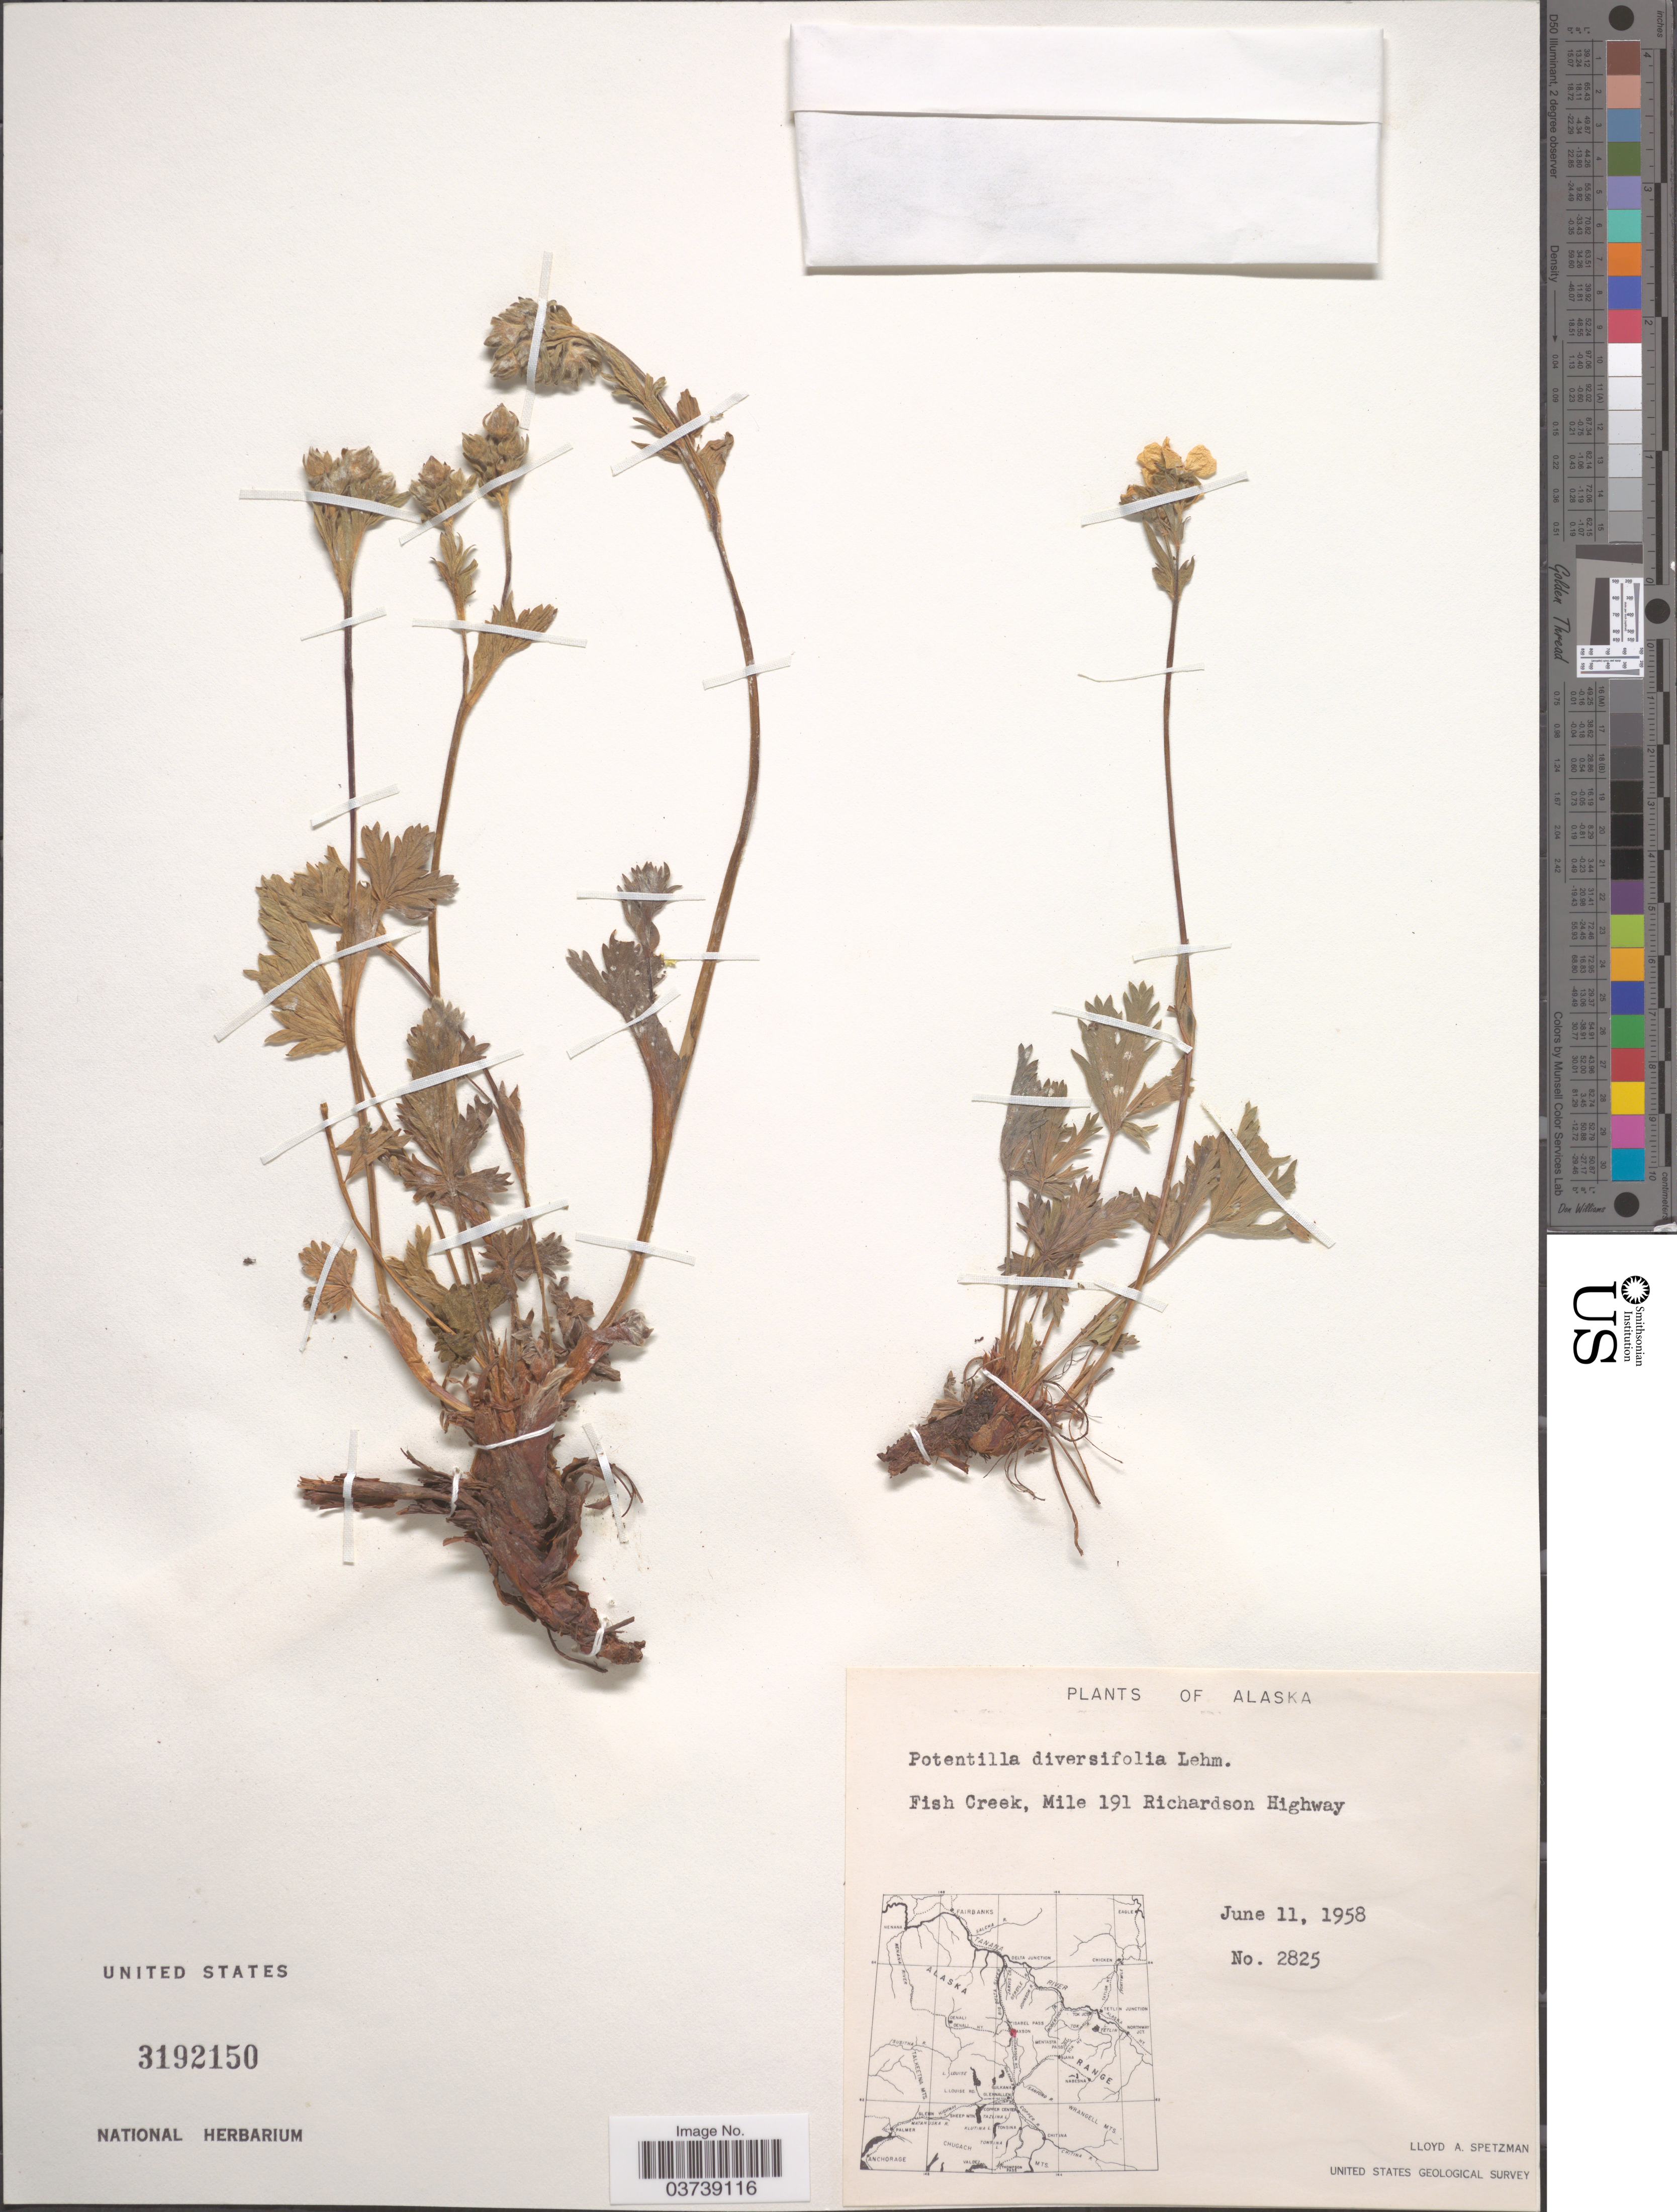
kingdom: Plantae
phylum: Tracheophyta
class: Magnoliopsida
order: Rosales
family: Rosaceae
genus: Potentilla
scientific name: Potentilla diversifolia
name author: Lehm.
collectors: L. Spetzman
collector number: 2825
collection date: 1958-06-11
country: United States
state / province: Alaska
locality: Fish Creek, Mile 191 Richardson Highway.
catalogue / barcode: US 3192150